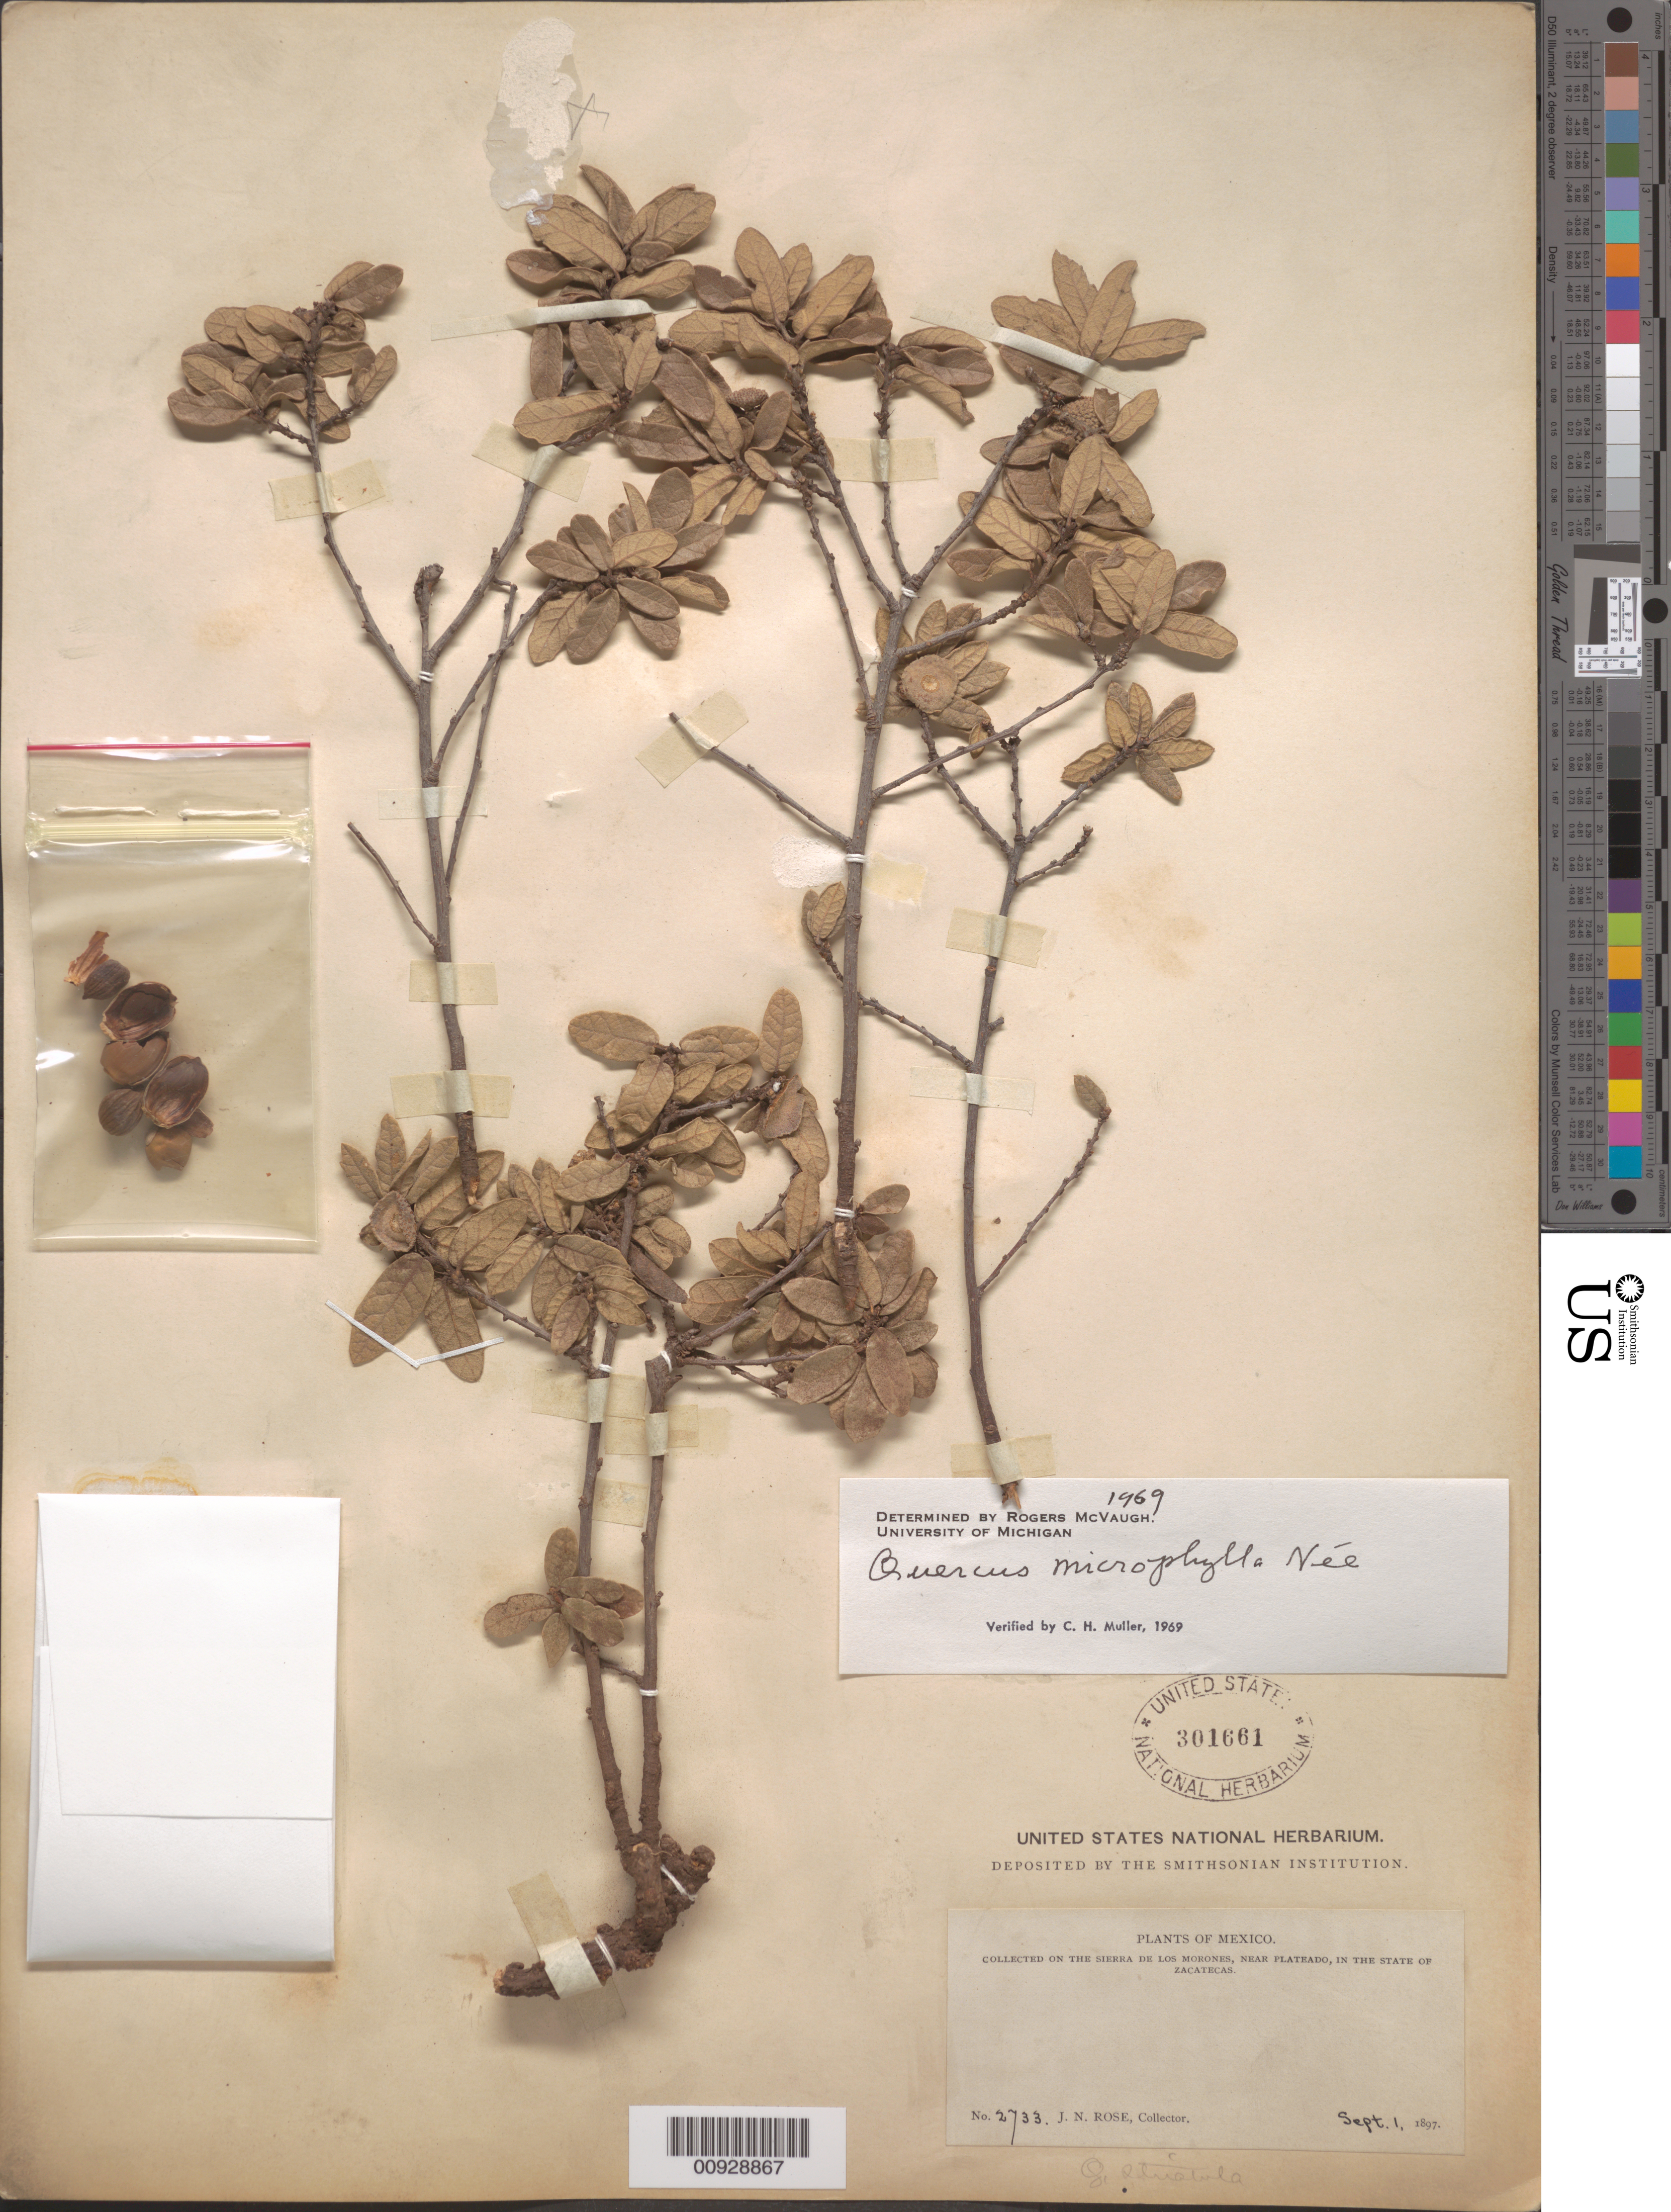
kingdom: Plantae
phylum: Tracheophyta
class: Magnoliopsida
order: Fagales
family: Fagaceae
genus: Quercus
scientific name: Quercus microphylla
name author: Née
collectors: J. N. Rose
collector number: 2733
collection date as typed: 01 Sep 1897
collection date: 1897-09-01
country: Mexico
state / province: Zacatecas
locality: Sierra de los Morones, near Plateado.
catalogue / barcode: US 301661